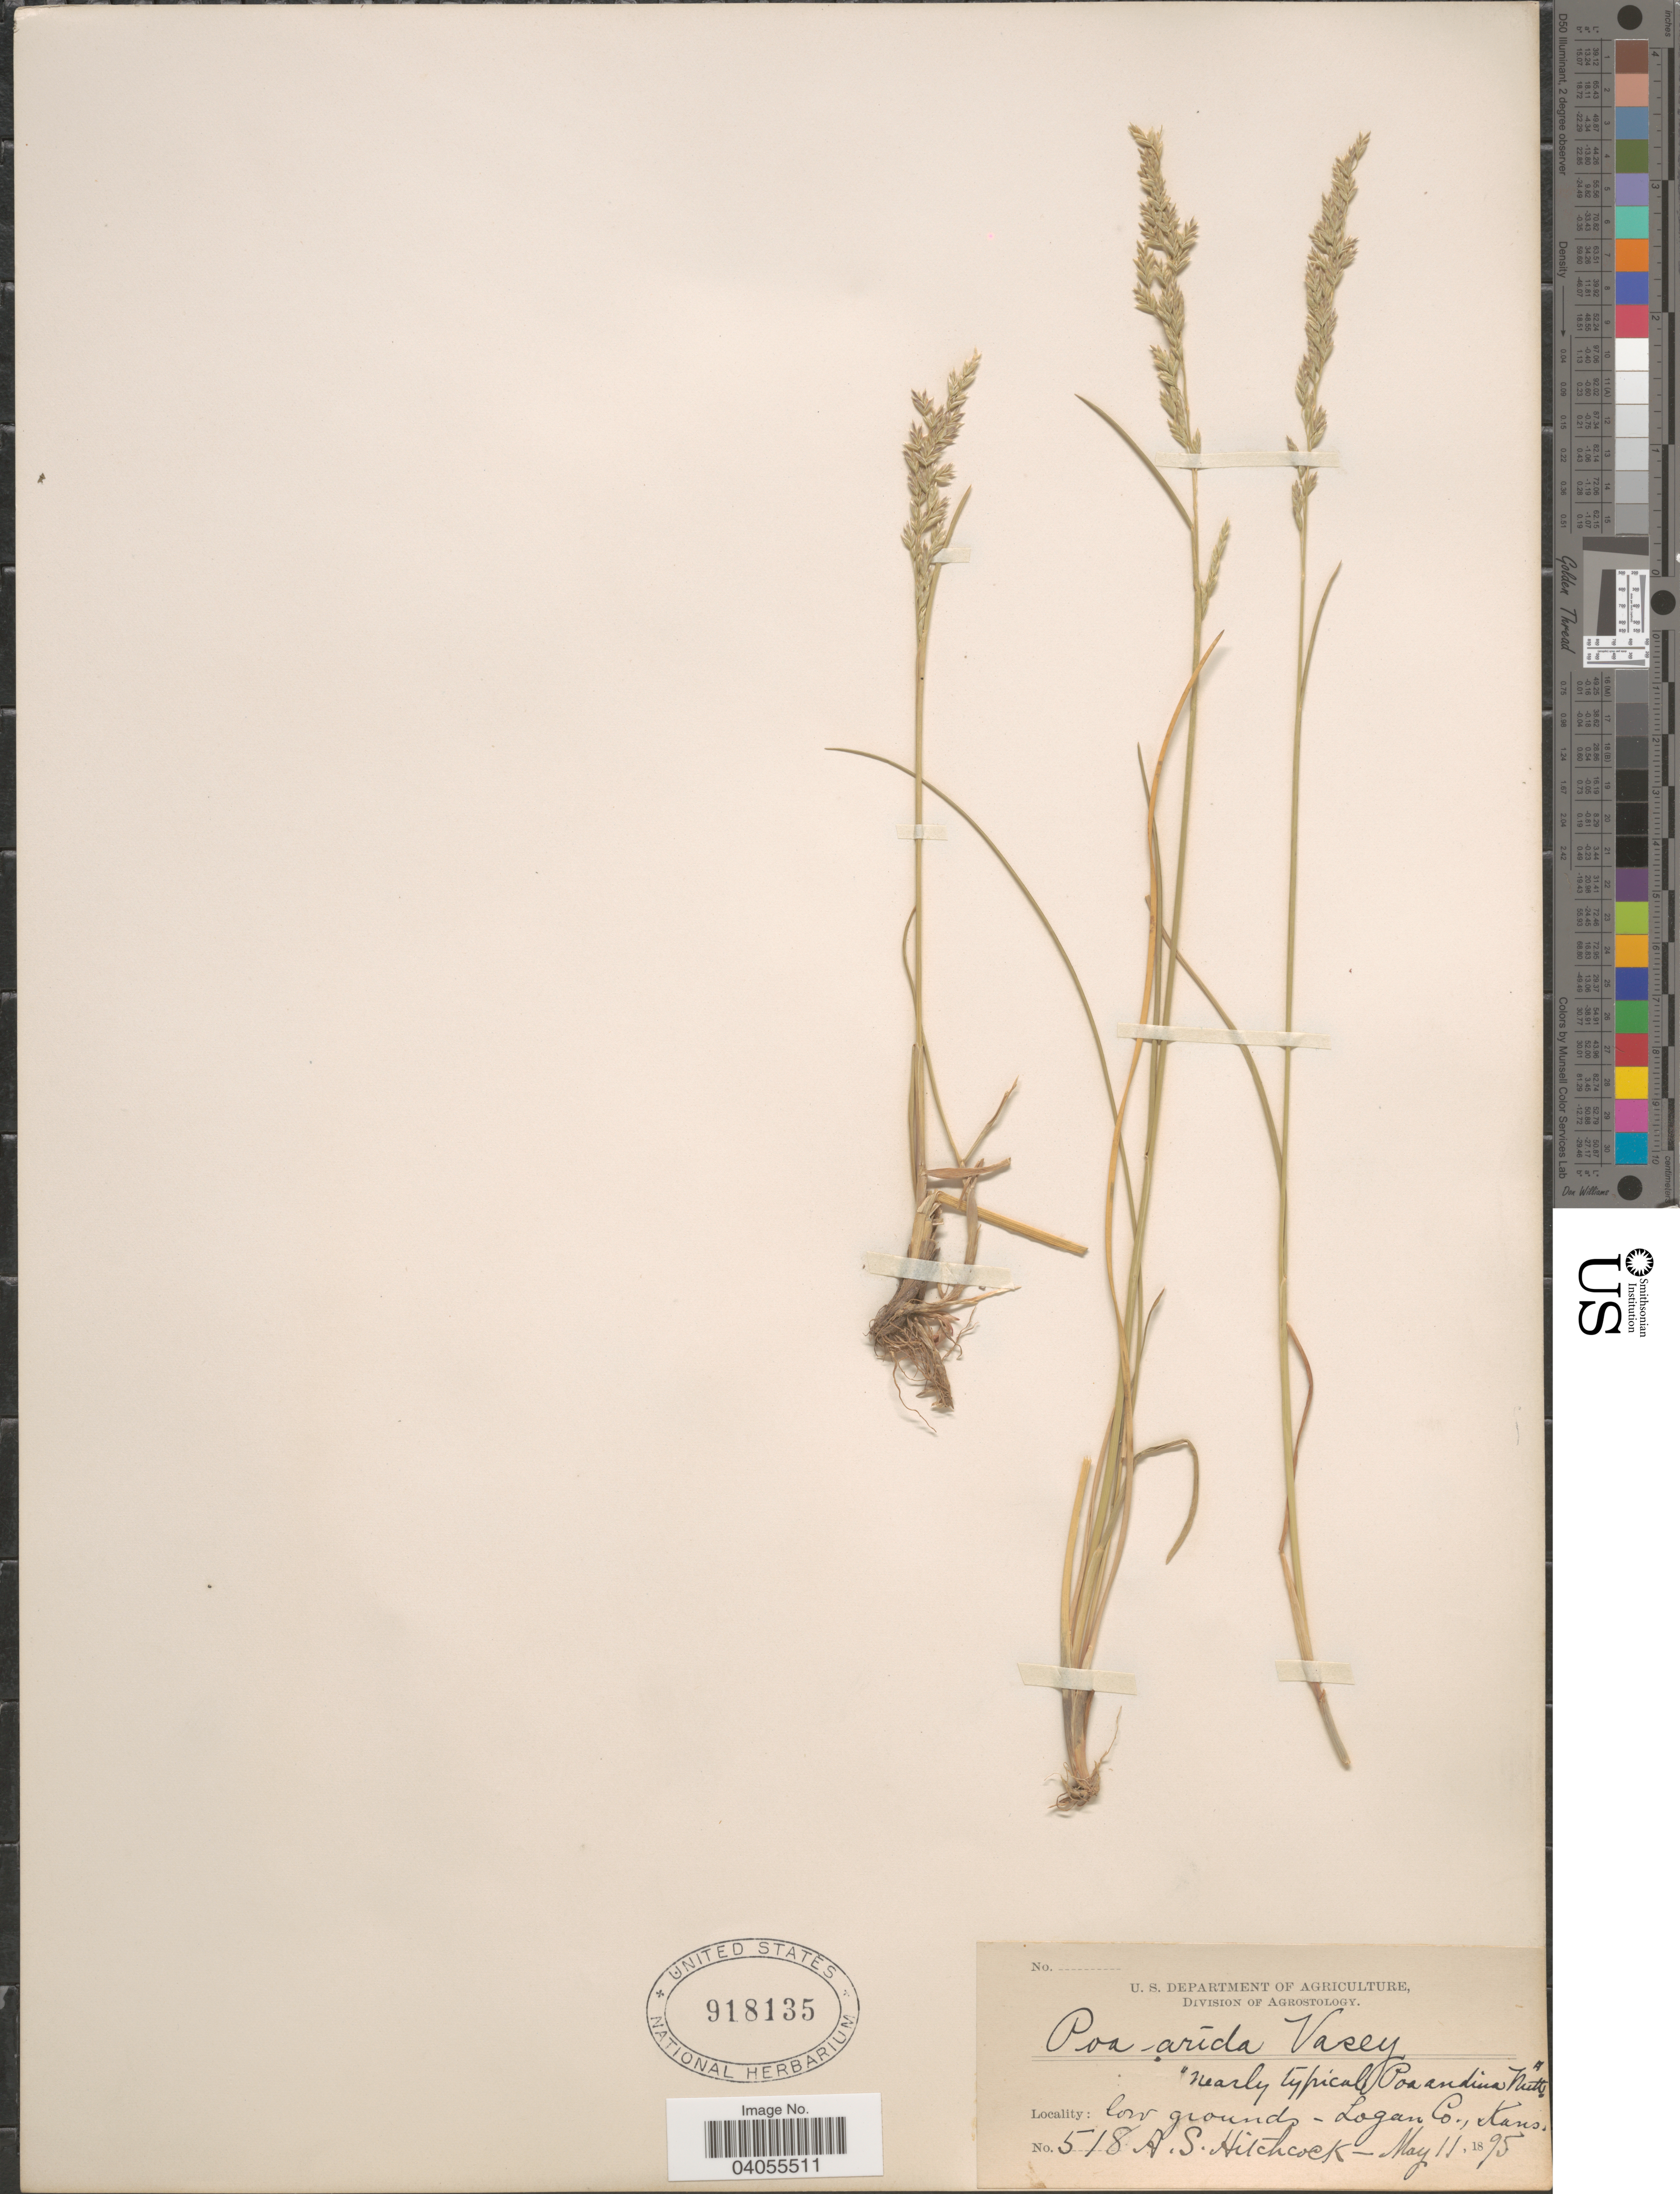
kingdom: Plantae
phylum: Tracheophyta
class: Liliopsida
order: Poales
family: Poaceae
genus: Poa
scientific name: Poa arida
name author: Vasey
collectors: A. S. Hitchcock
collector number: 518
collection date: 1895-05-11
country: United States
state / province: Kansas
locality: Low grounds- Logan Co.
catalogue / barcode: US 918135